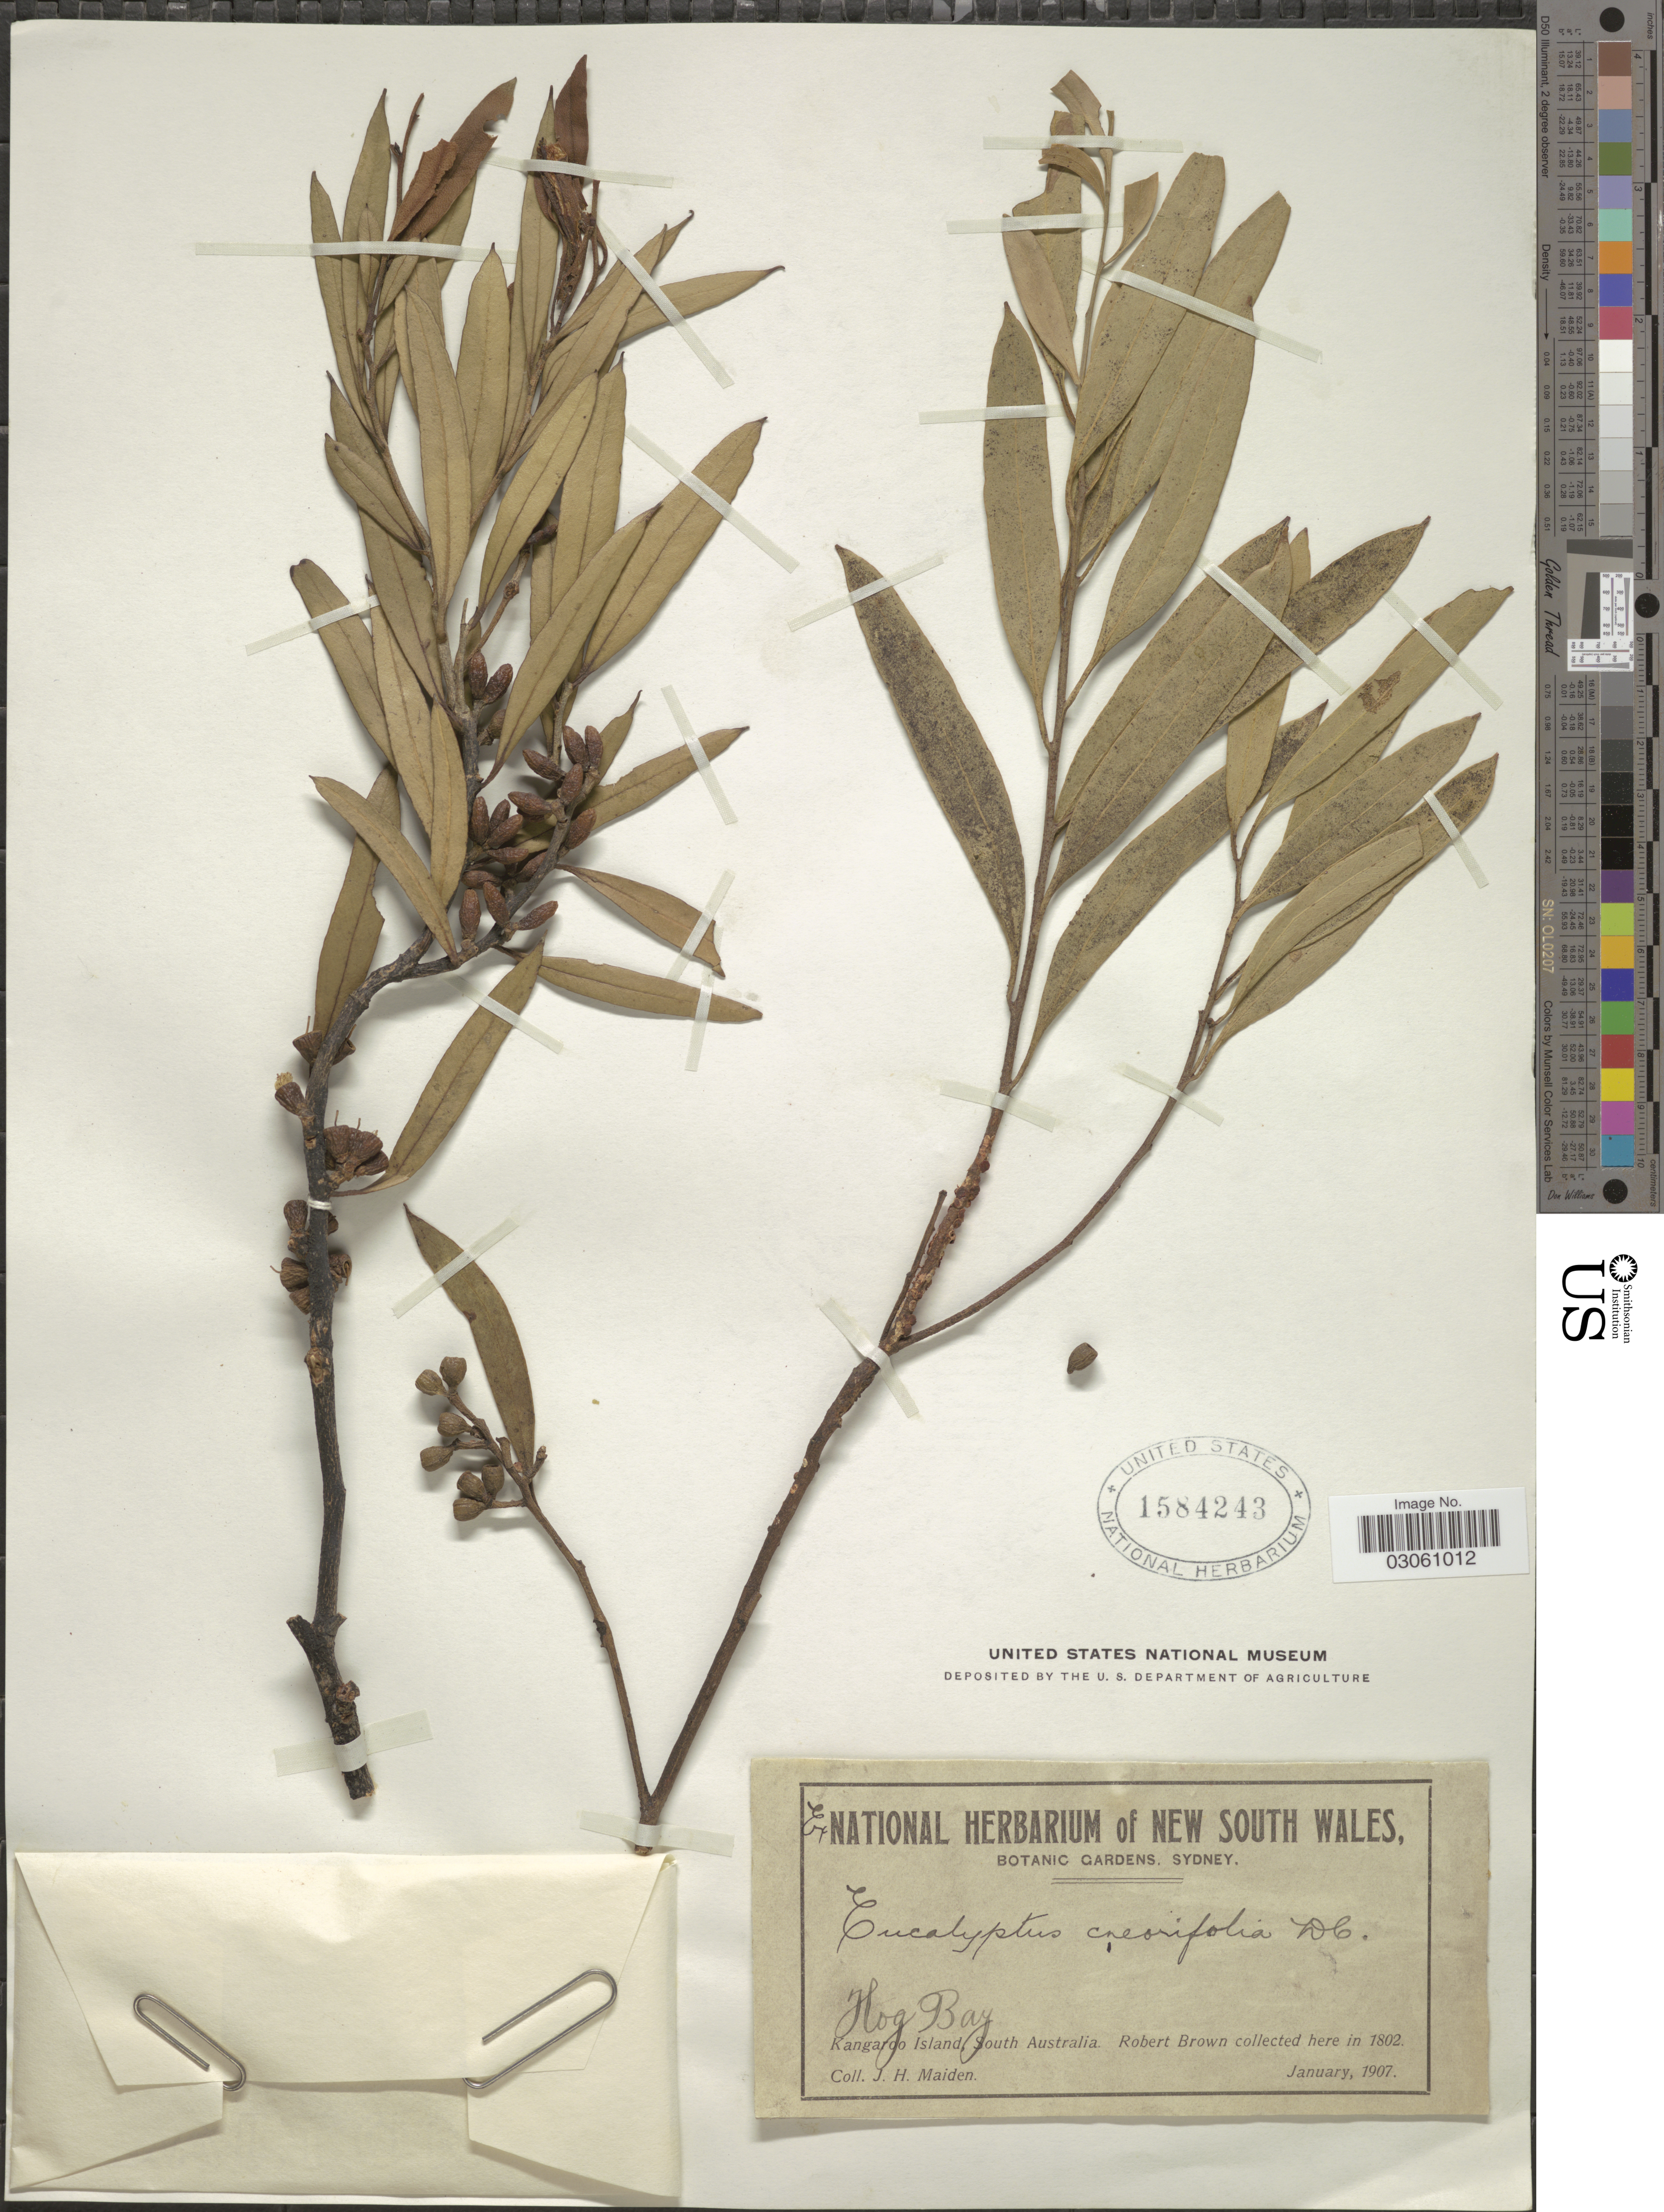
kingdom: Plantae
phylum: Tracheophyta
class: Magnoliopsida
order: Myrtales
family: Myrtaceae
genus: Eucalyptus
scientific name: Eucalyptus cneorifolia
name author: A. Cunn. ex DC.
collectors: J. Maiden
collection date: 1907-01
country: Australia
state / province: South Australia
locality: Hog Bay, Kangaroo Island.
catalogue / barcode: US 1584243